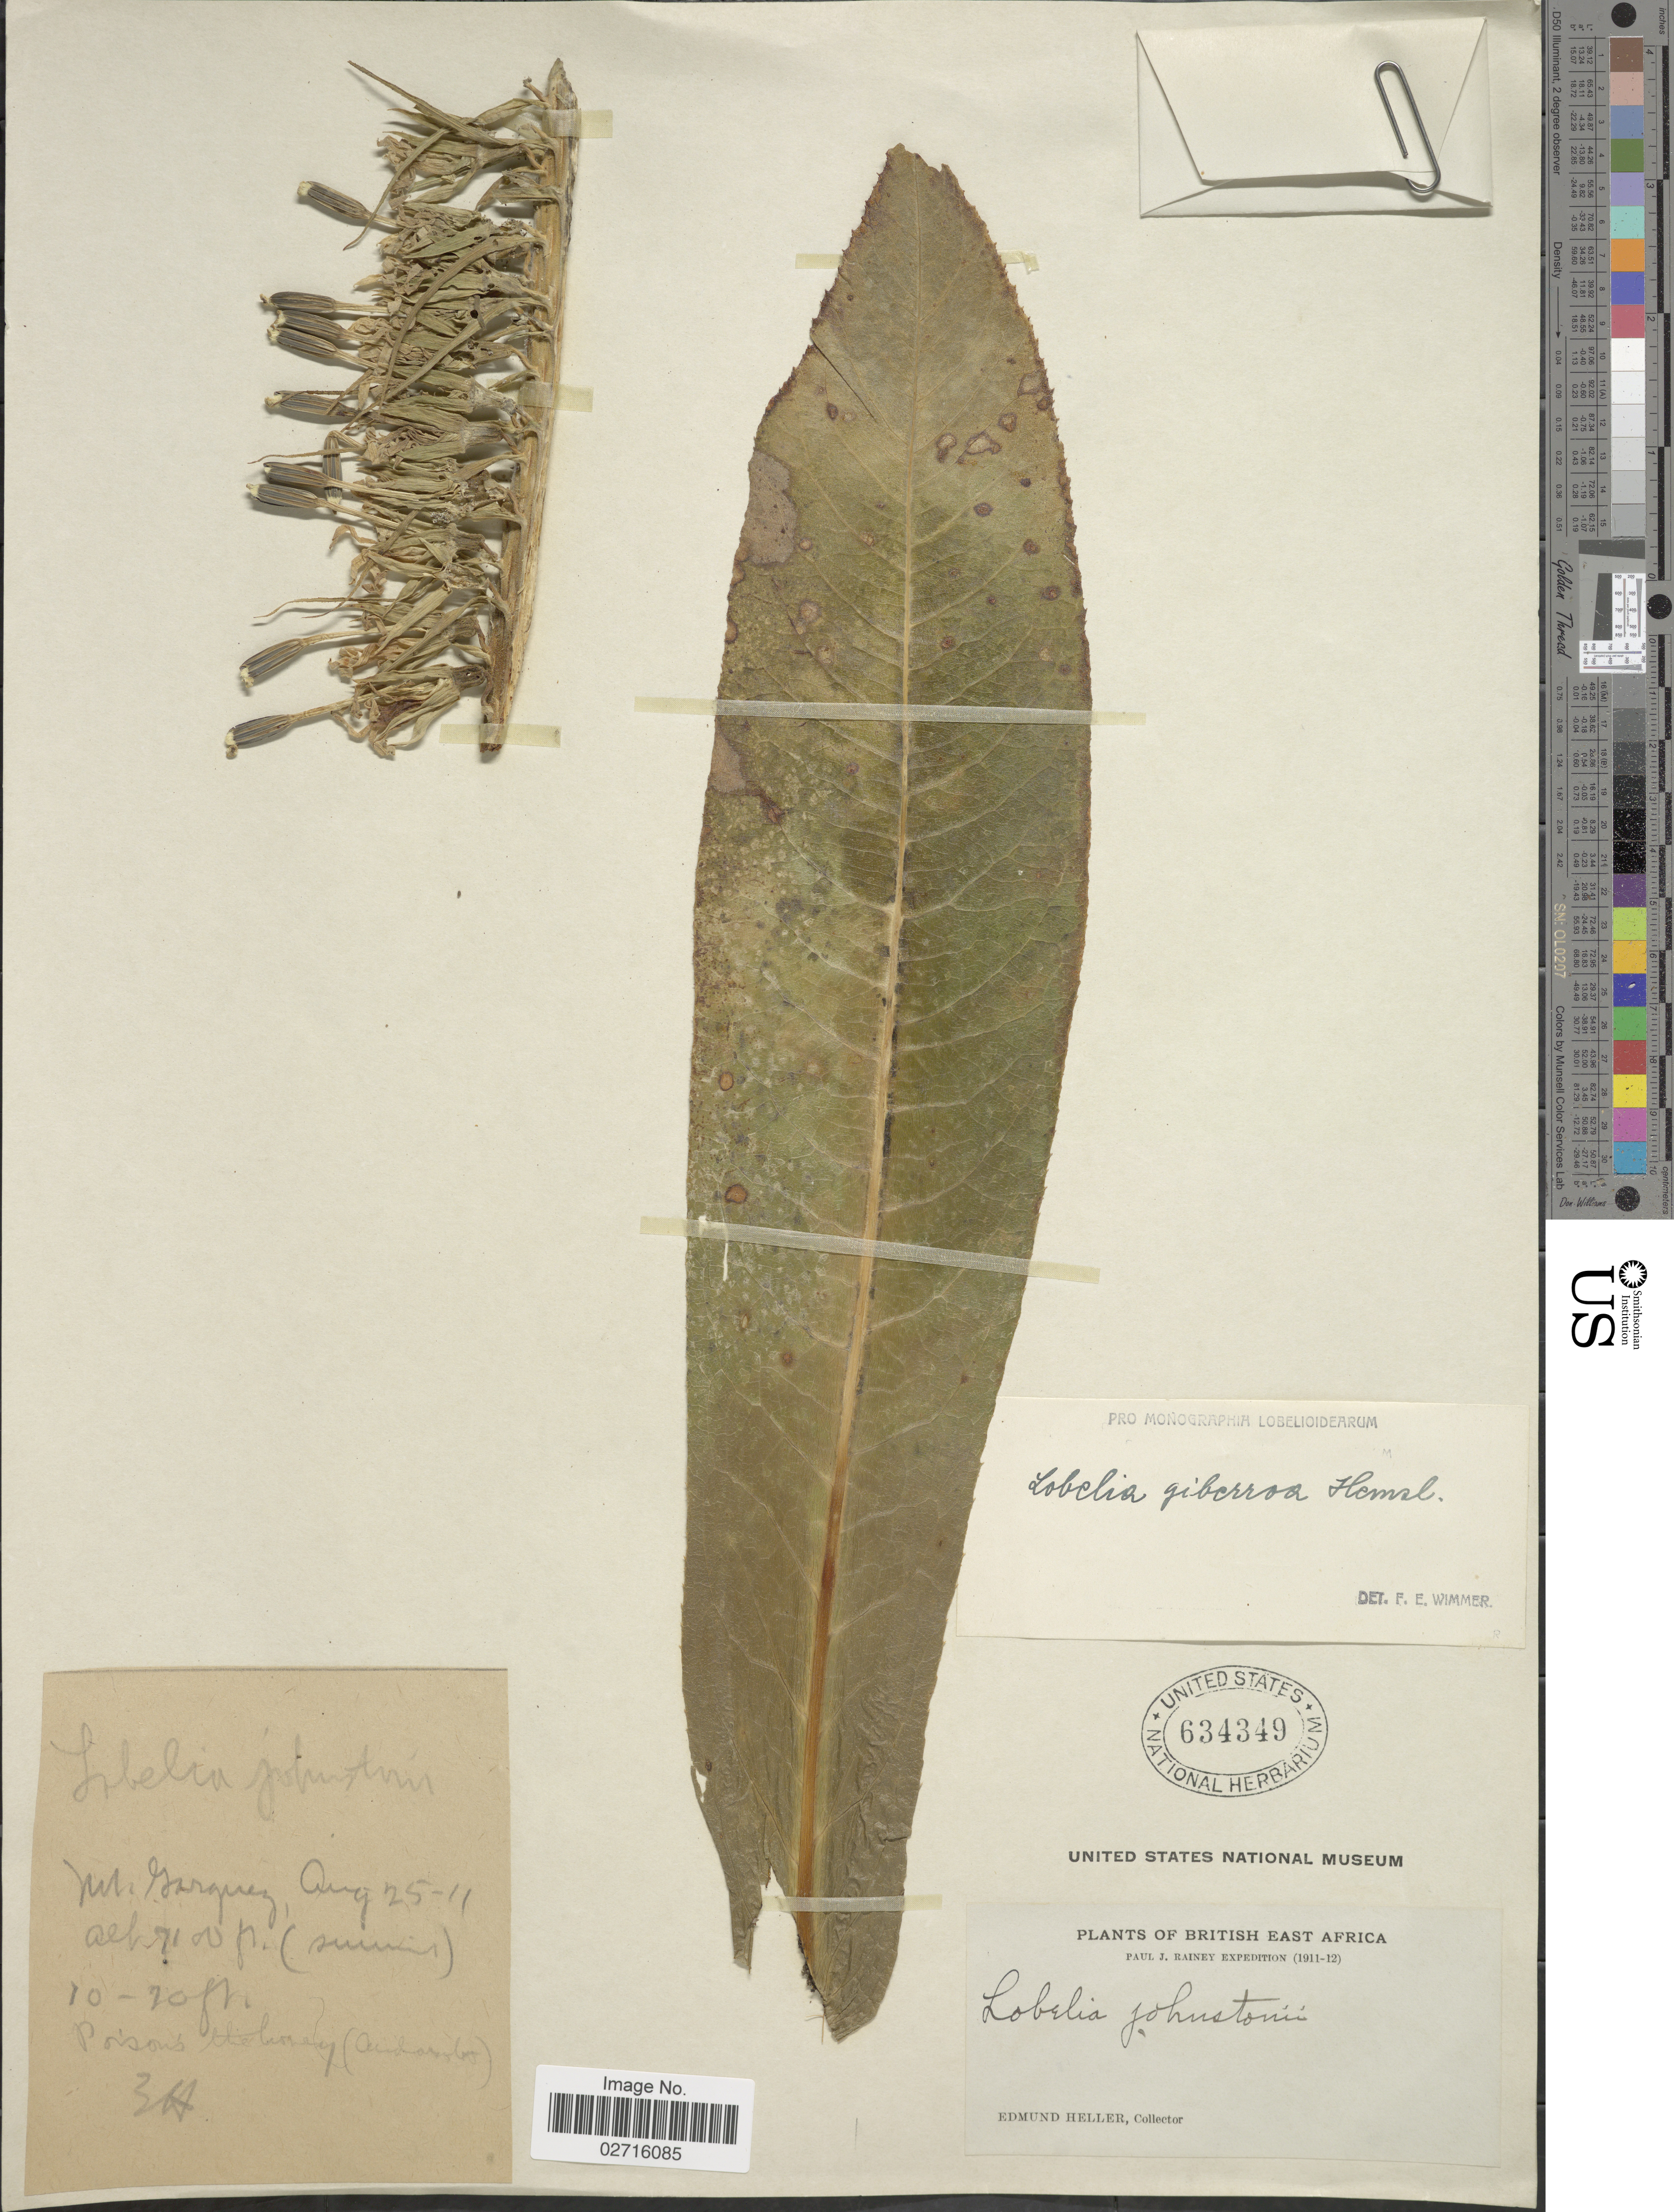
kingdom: Plantae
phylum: Tracheophyta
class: Magnoliopsida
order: Asterales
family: Campanulaceae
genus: Lobelia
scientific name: Lobelia giberroa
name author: Hemsl.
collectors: E. Heller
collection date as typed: Transcribed d/m/y: 25/8/11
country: Kenya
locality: British East Africa, Mt. Garguez (summit)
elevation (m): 2164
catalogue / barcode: US 634349